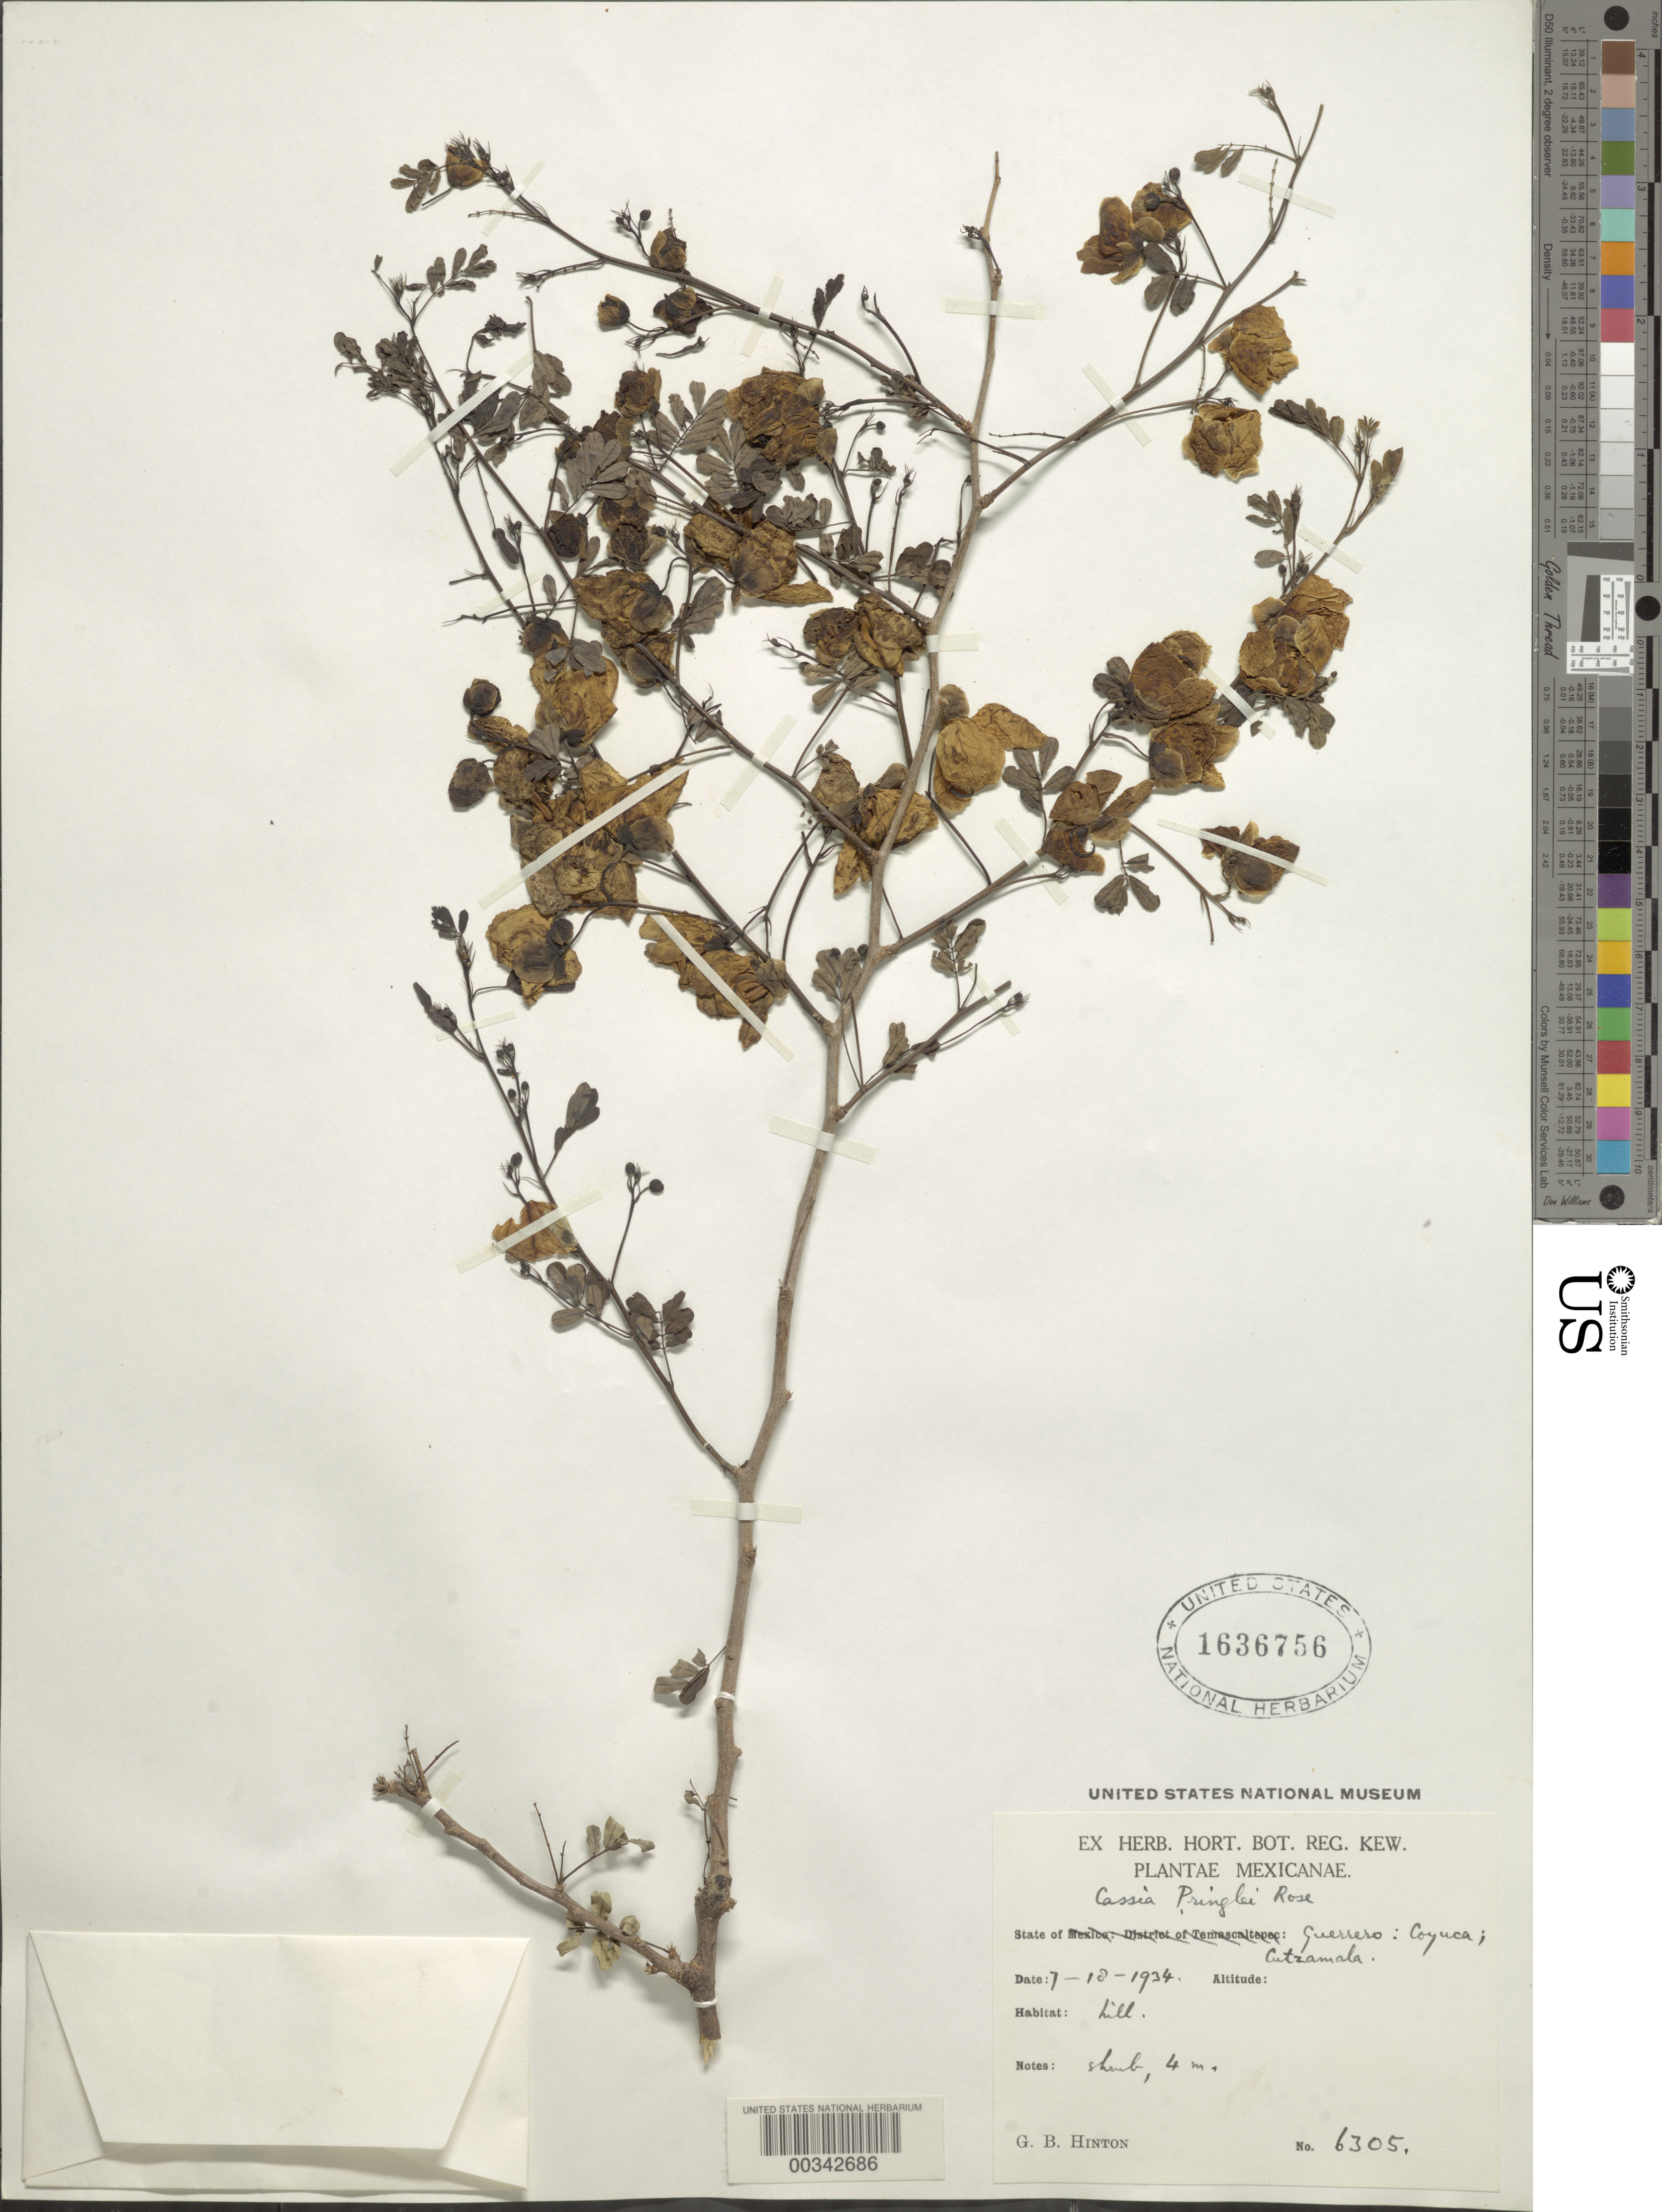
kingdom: Plantae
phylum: Tracheophyta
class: Magnoliopsida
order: Fabales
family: Fabaceae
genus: Senna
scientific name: Senna wislizeni var. pringlei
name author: (Rose) H.S. Irwin & Barneby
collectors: G. B. Hinton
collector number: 6305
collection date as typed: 10 Jul 1934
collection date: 1934-07-10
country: Mexico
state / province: Guerrero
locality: Coyuca; Cutzamala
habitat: Hill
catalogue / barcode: US 1636756